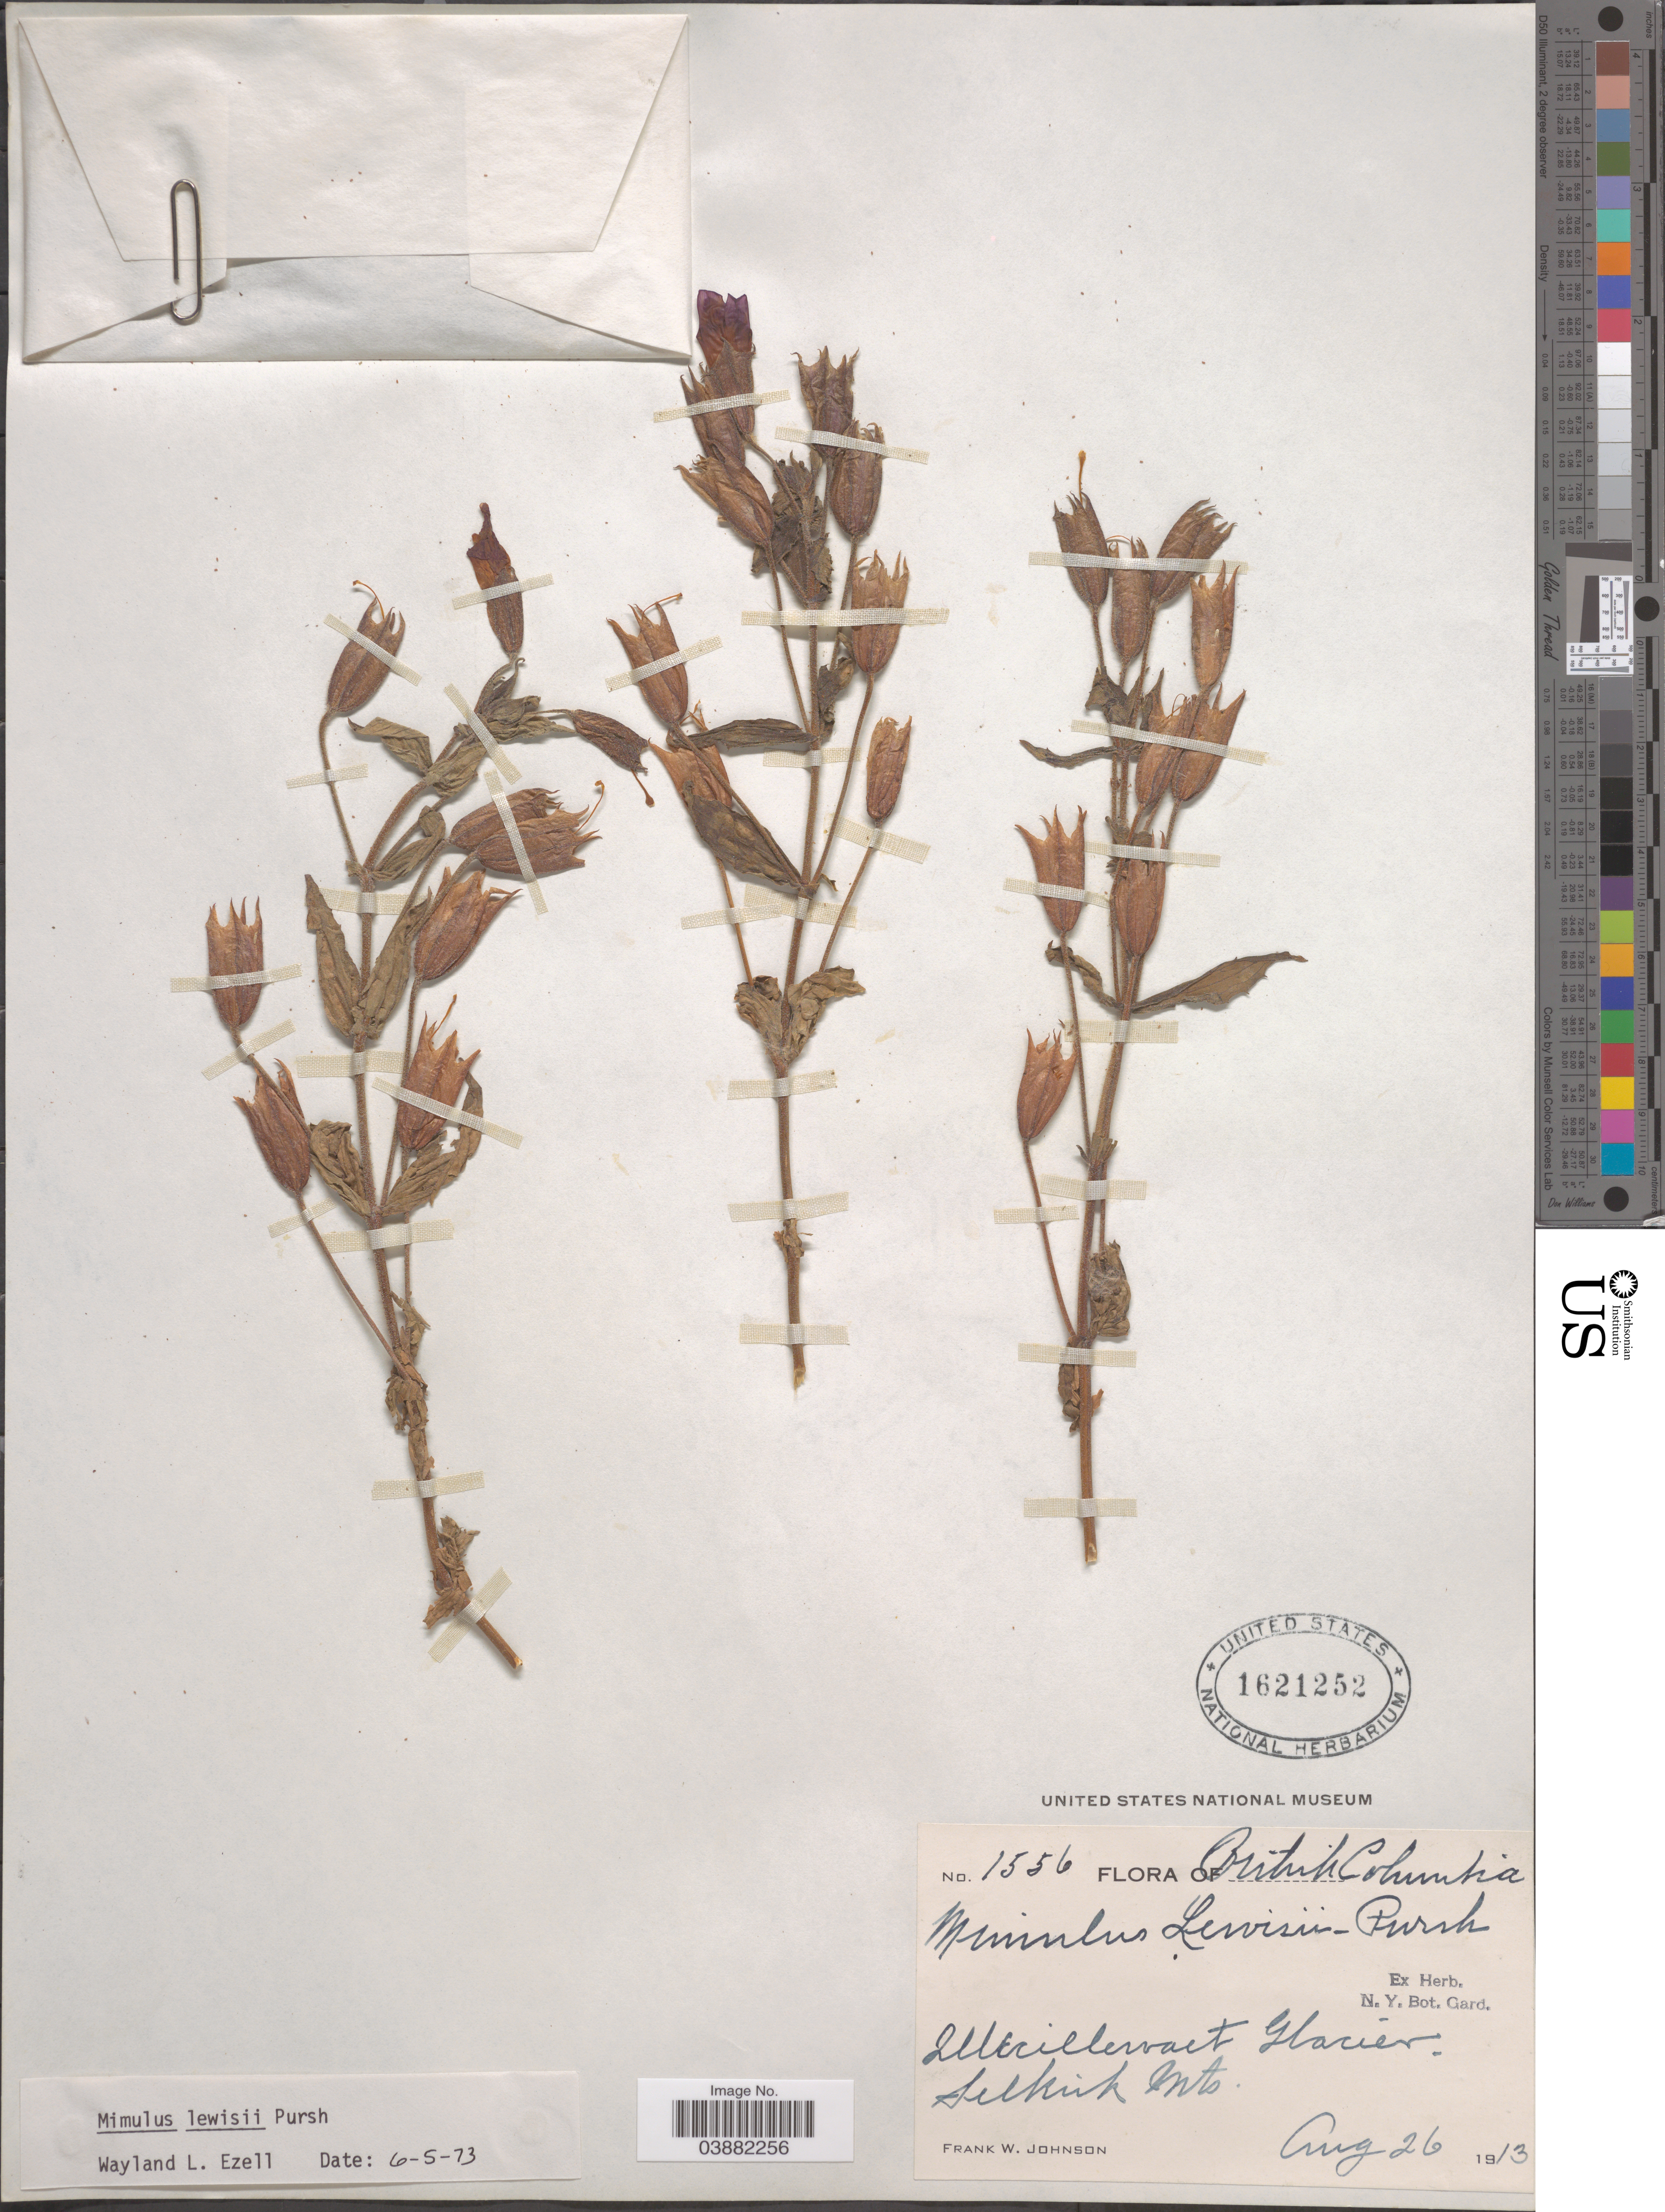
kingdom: Plantae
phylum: Tracheophyta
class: Magnoliopsida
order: Lamiales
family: Phrymaceae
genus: Mimulus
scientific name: Mimulus lewisii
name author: Pursh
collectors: F. W. Johnson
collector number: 1556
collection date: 1913-08-26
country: Canada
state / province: British Columbia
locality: Illecillewaet Glacier. Selkirk Mts.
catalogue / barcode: US 1621252